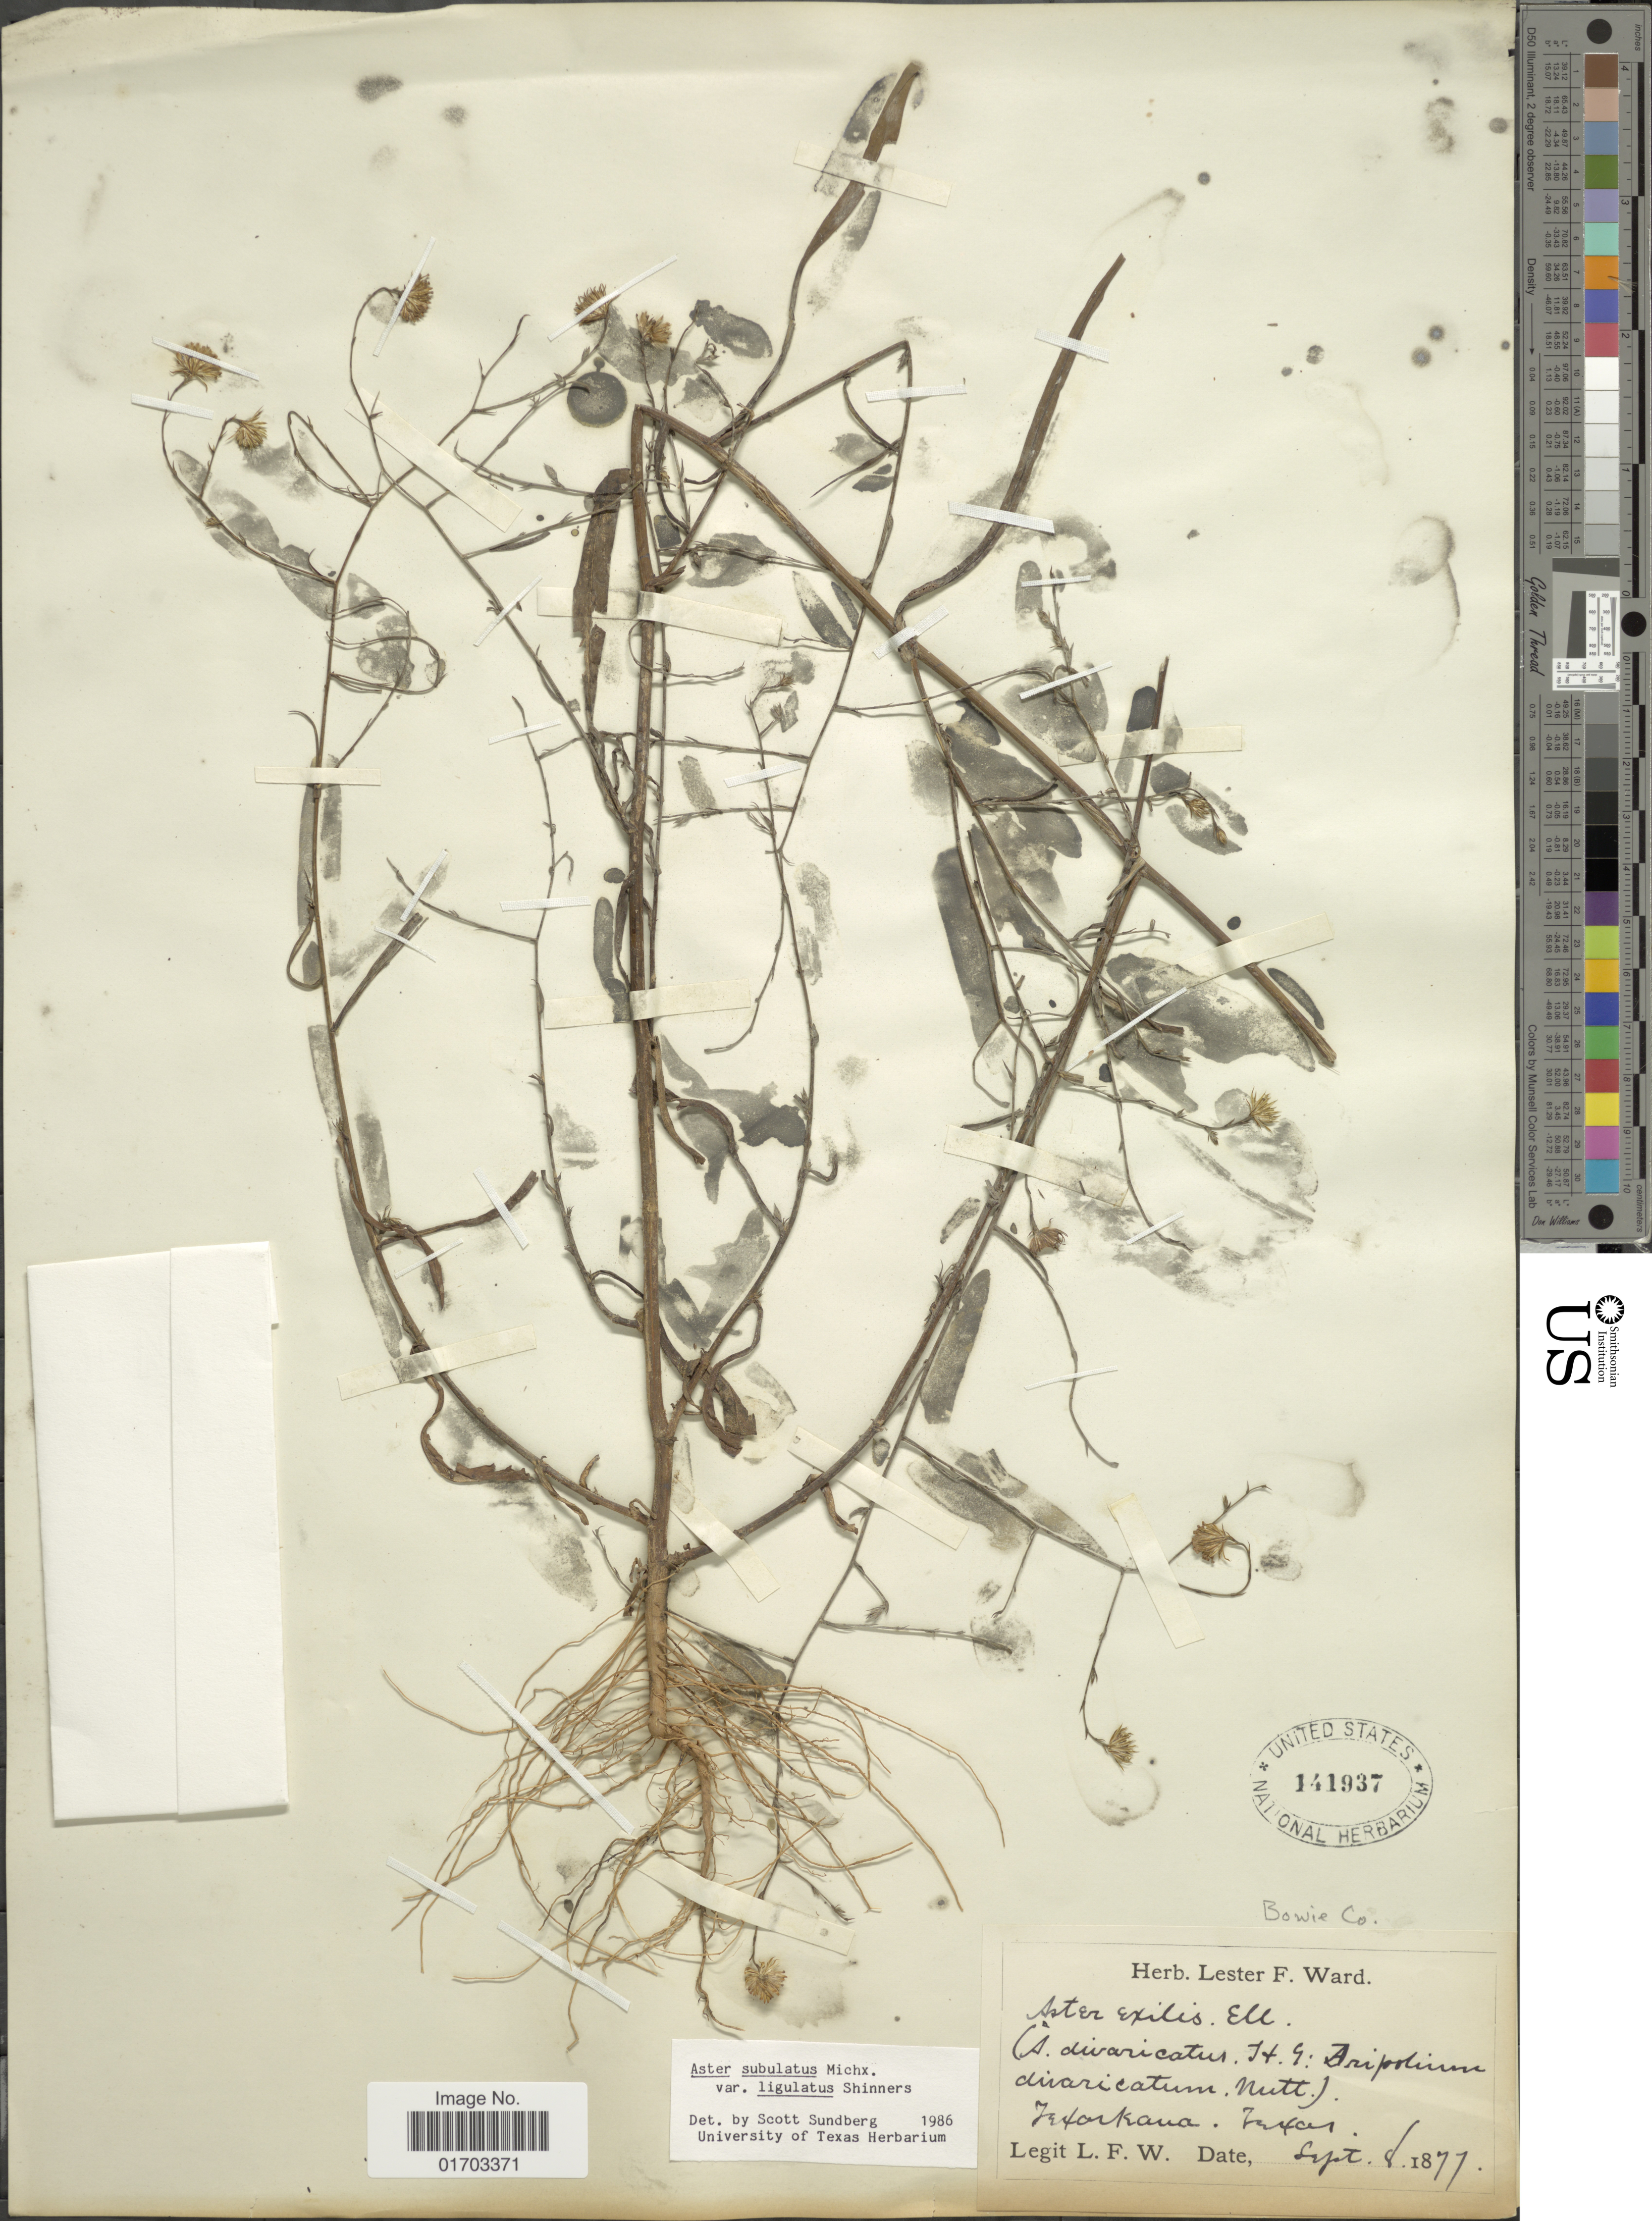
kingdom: Plantae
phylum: Tracheophyta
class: Magnoliopsida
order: Asterales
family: Asteraceae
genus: Symphyotrichum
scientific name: Symphyotrichum subulatum var. ligulatum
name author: (Shinners) S.D. Sundb.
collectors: L. Ward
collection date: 1877-09-08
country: United States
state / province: Texas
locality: Texarkana, Bowie Co.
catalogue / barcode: US 141937